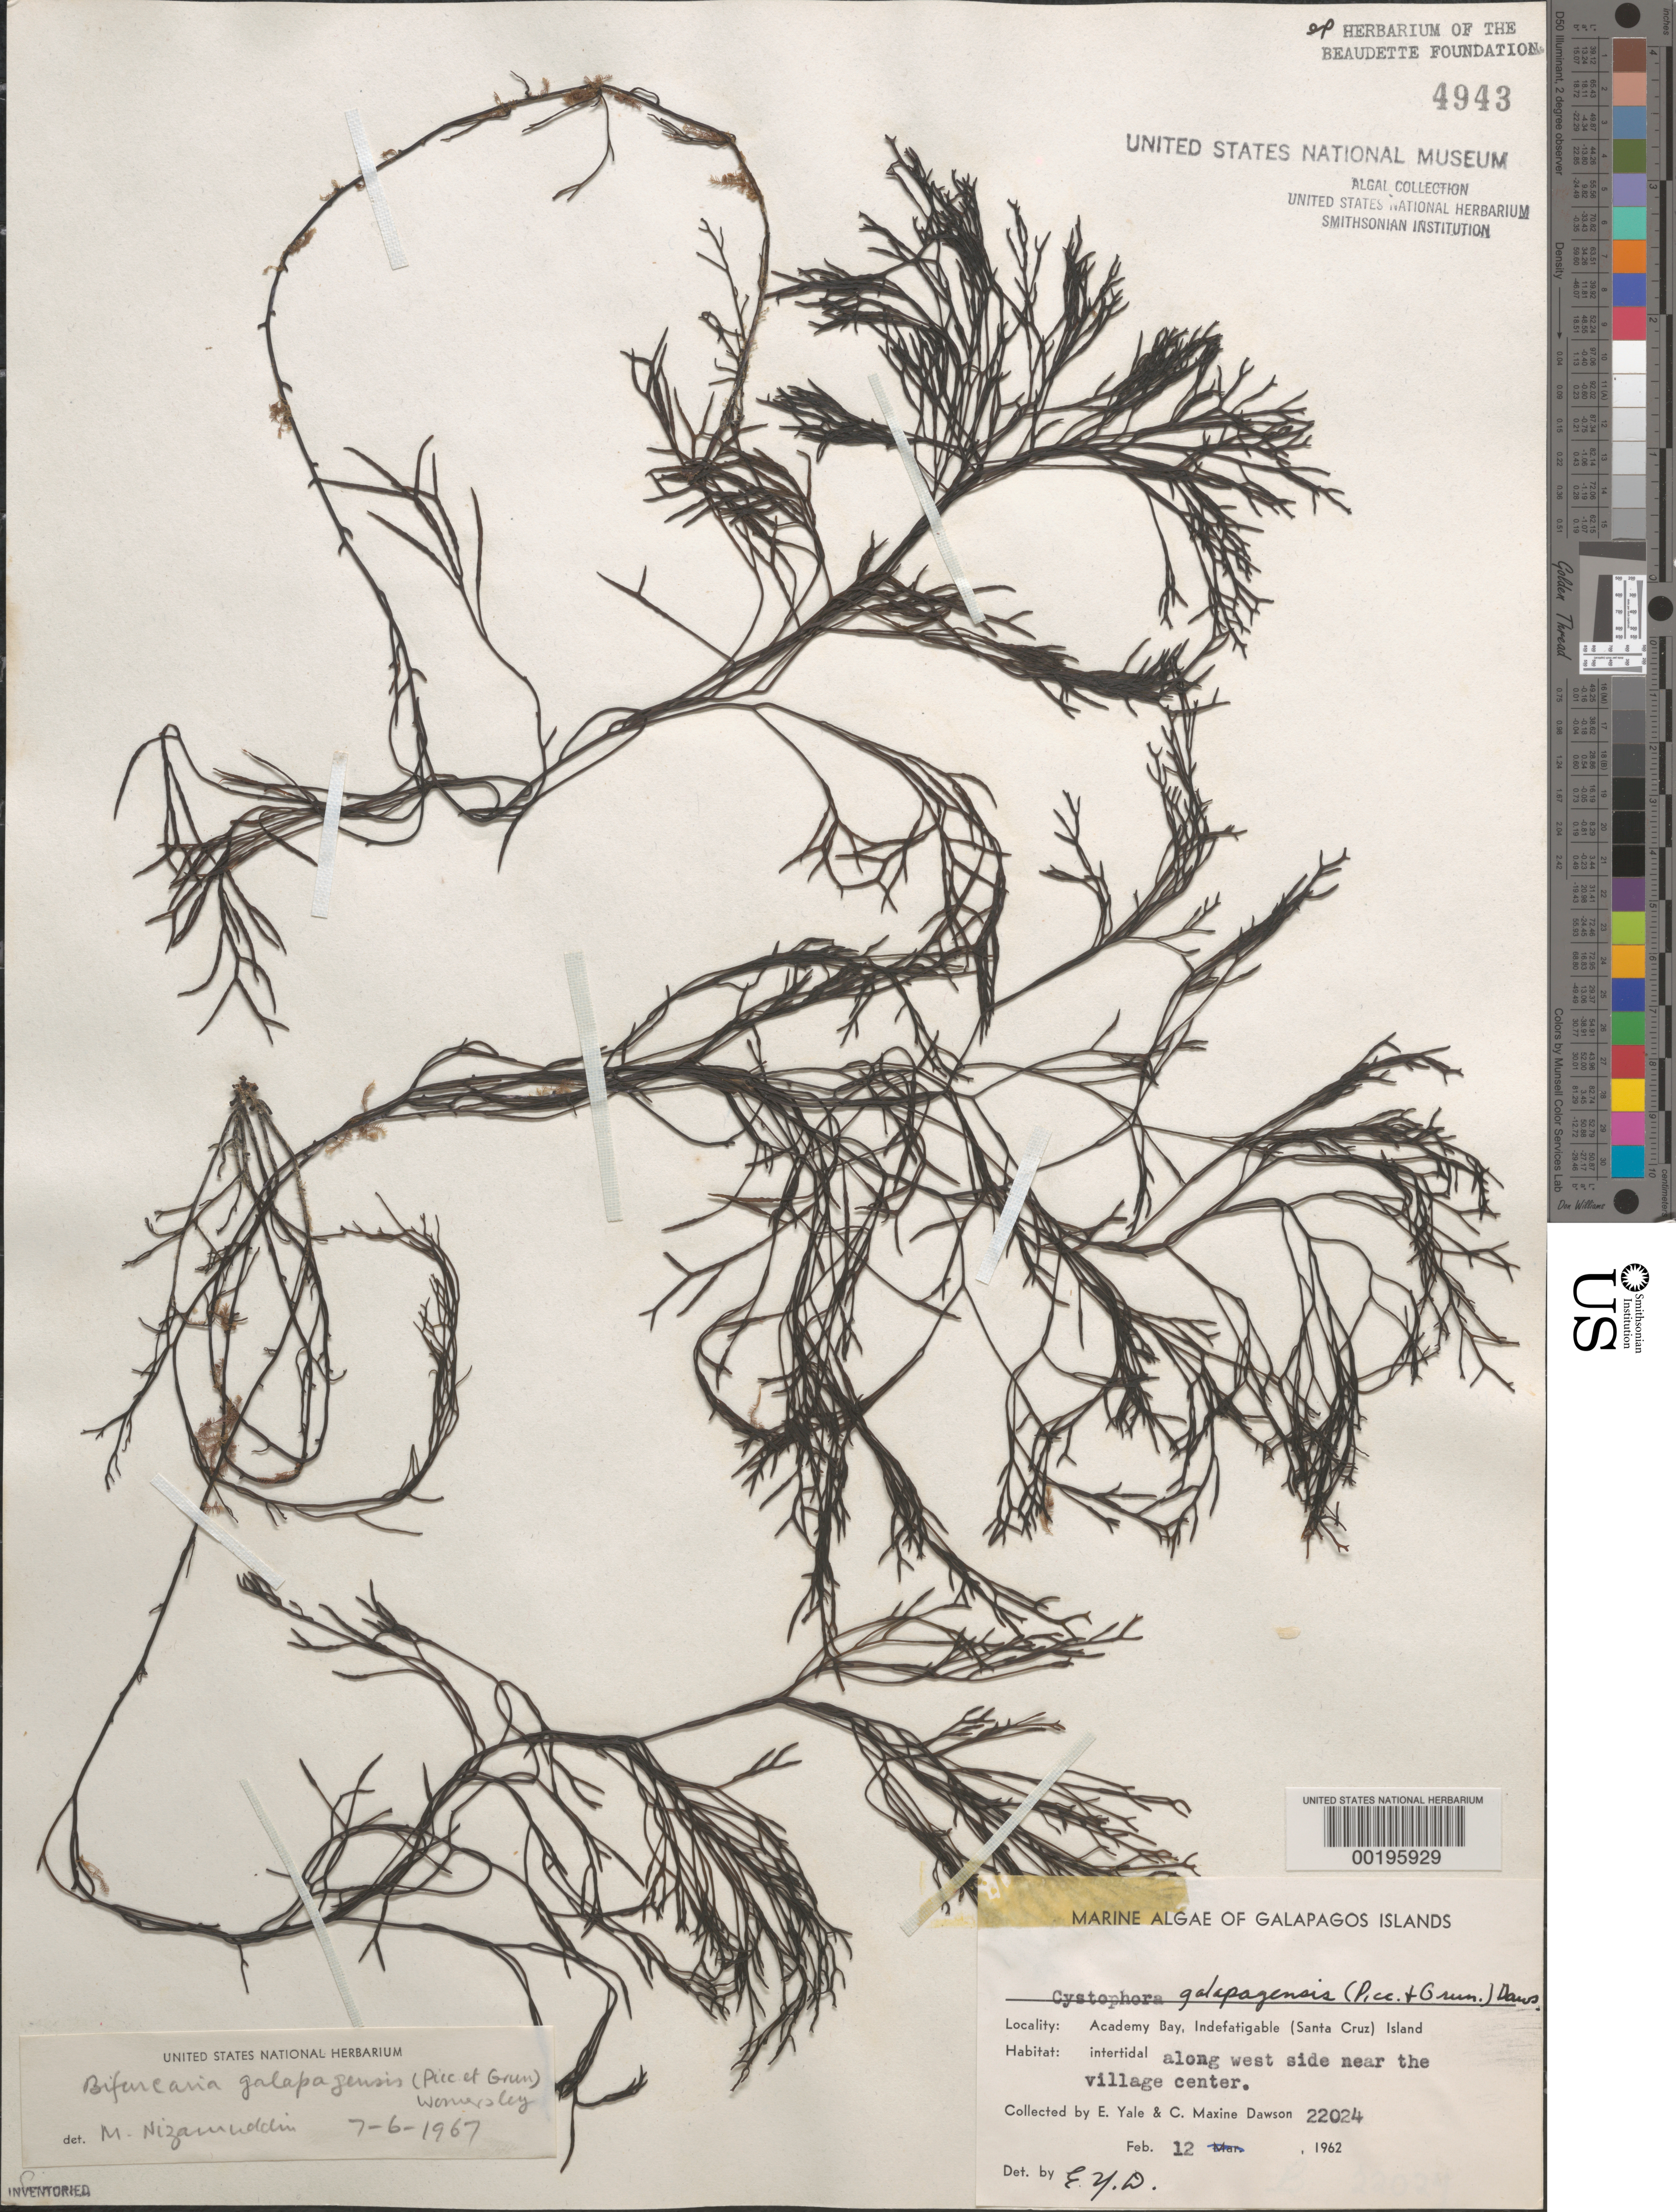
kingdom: Chromista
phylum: Ochrophyta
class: Phaeophyceae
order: Fucales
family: Sargassaceae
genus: Bifurcaria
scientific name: Bifurcaria galapagensis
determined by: Nizamuddin, M.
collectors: E. Y. Dawson & C. M. Dawson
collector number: EYD 22024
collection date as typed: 12 Feb 1962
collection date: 1962-02-12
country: Ecuador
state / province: Colón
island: Santa Cruz [Indefatigable, Chaves]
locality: Academy Bay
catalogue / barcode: US 4943